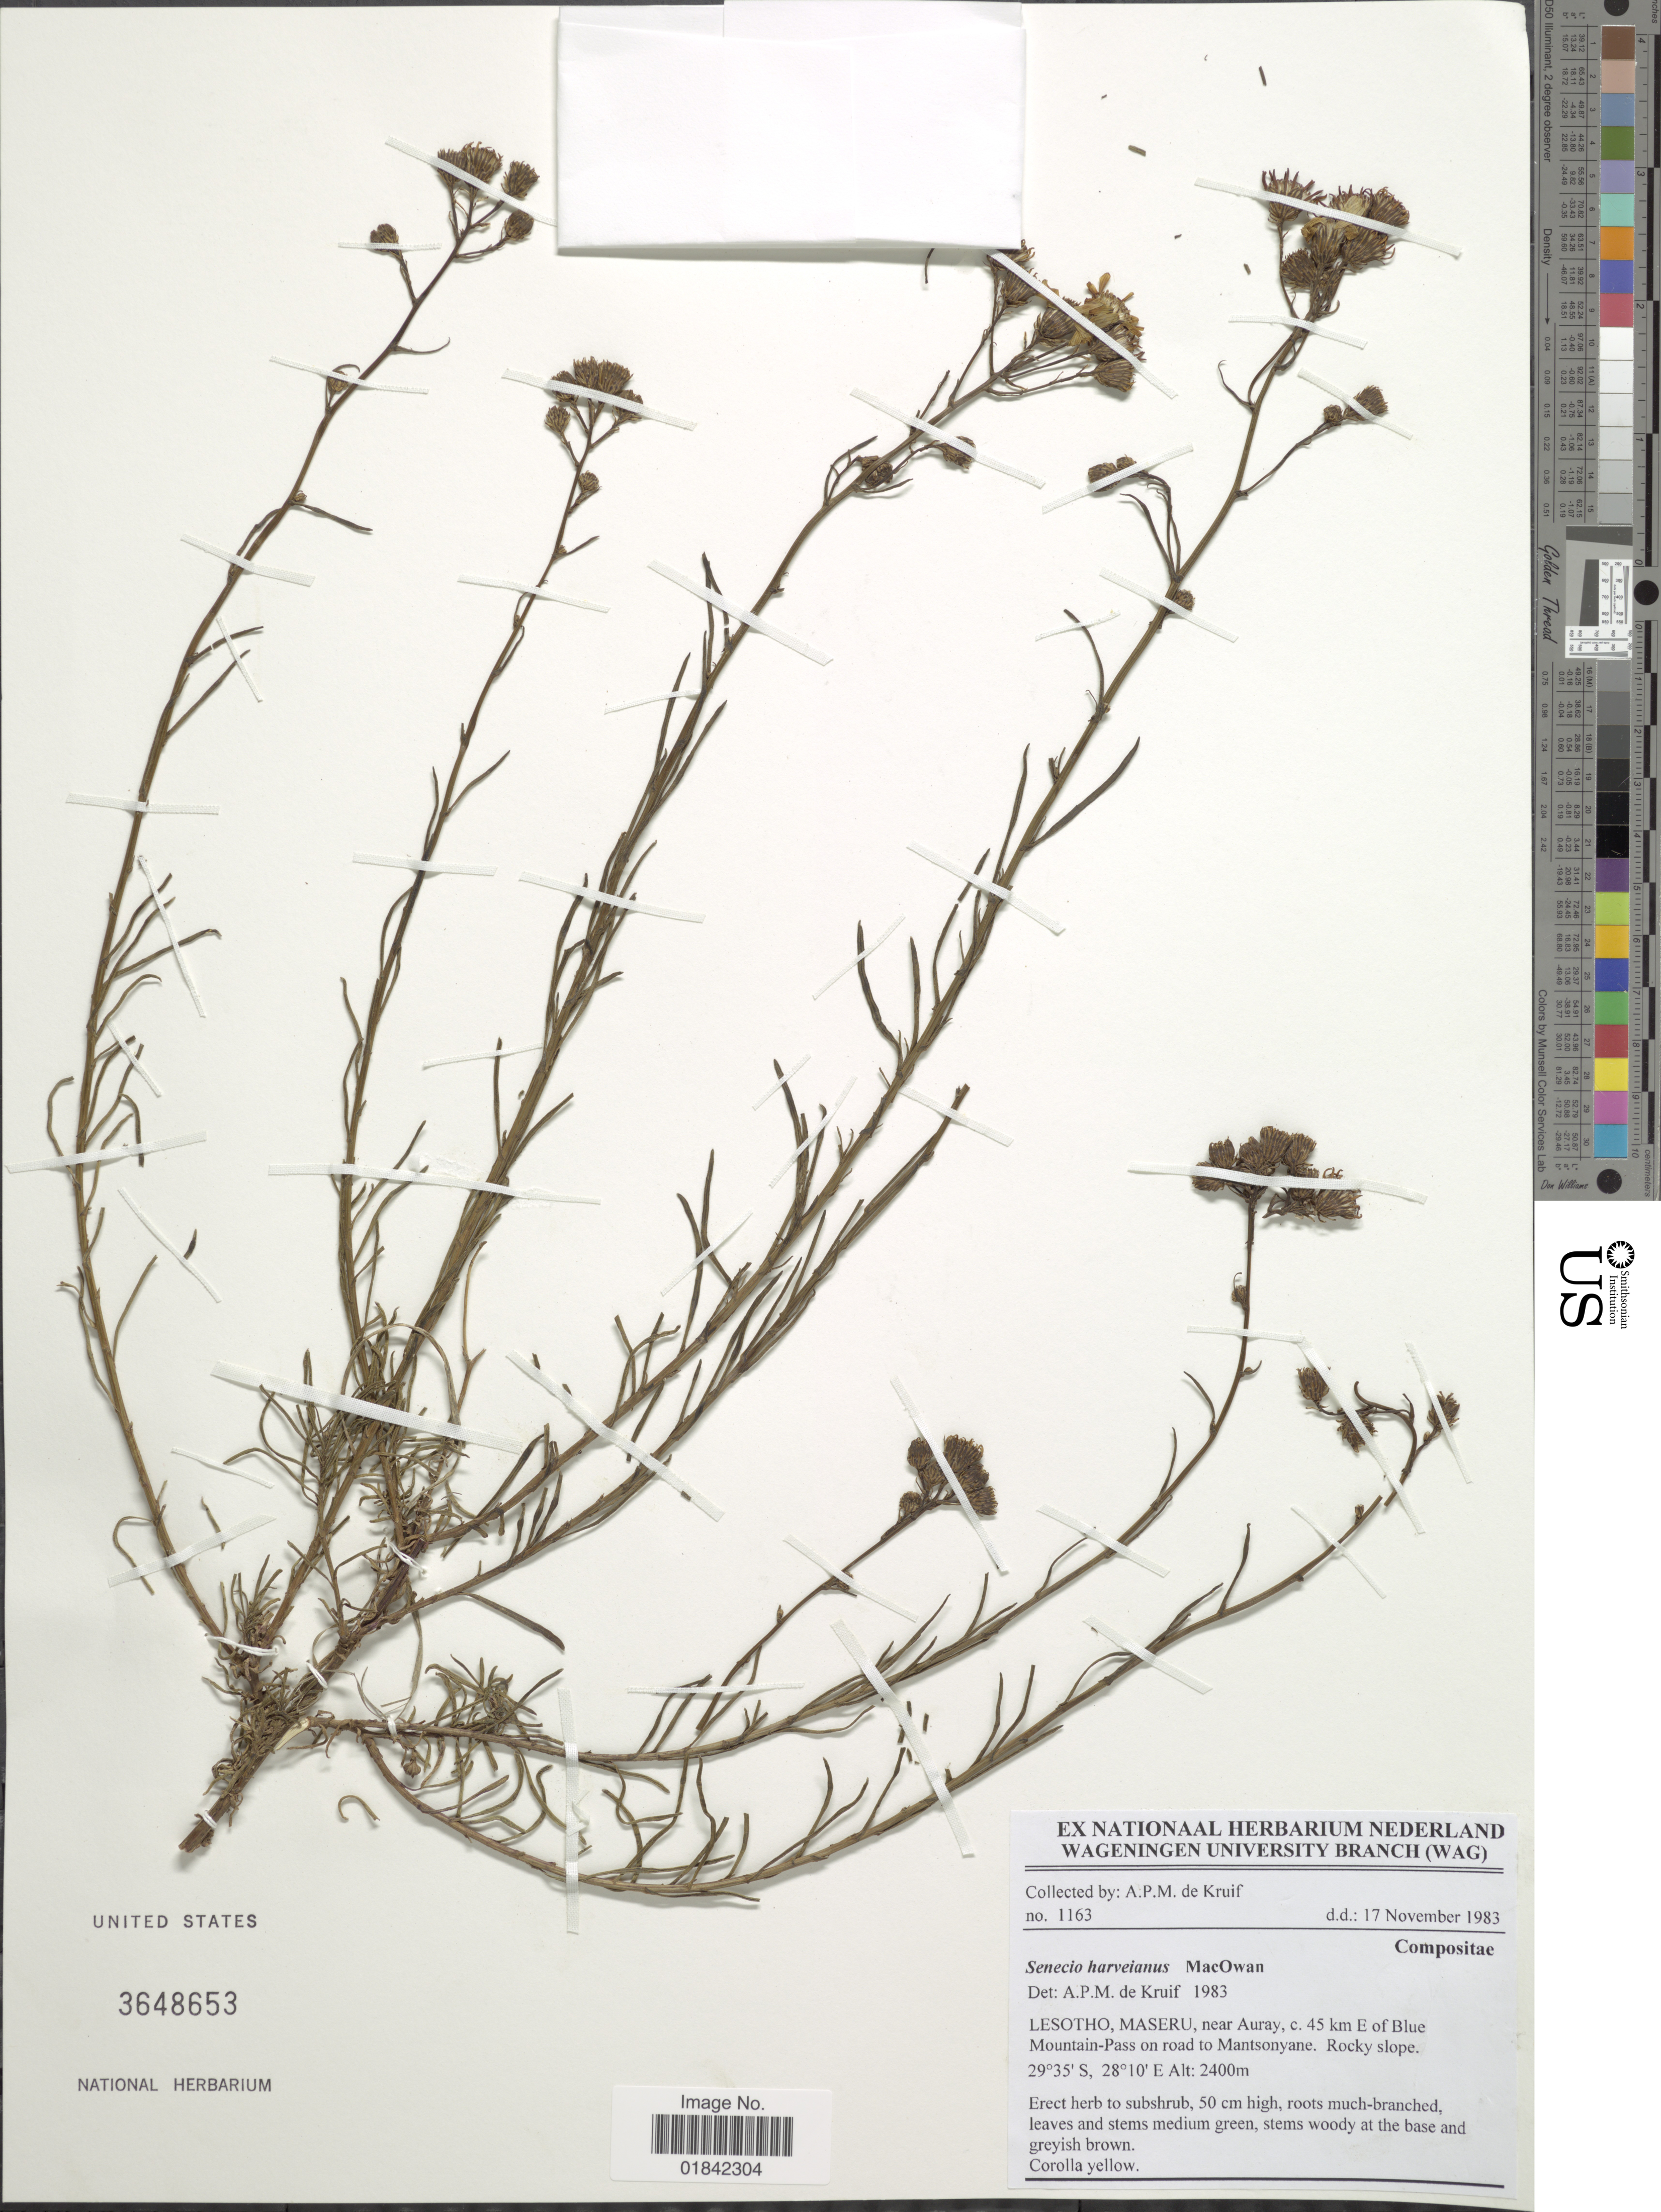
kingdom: Plantae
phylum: Tracheophyta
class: Magnoliopsida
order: Asterales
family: Asteraceae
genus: Senecio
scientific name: Senecio harveianus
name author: MacOwan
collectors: A. P. de Kruif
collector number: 1163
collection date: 1983-11-17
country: Lesotho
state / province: Maseru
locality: Near Auray, c. 45 km E of Blue Mountain-Pass on road to Mantsonyane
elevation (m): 2400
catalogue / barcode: US 3648653